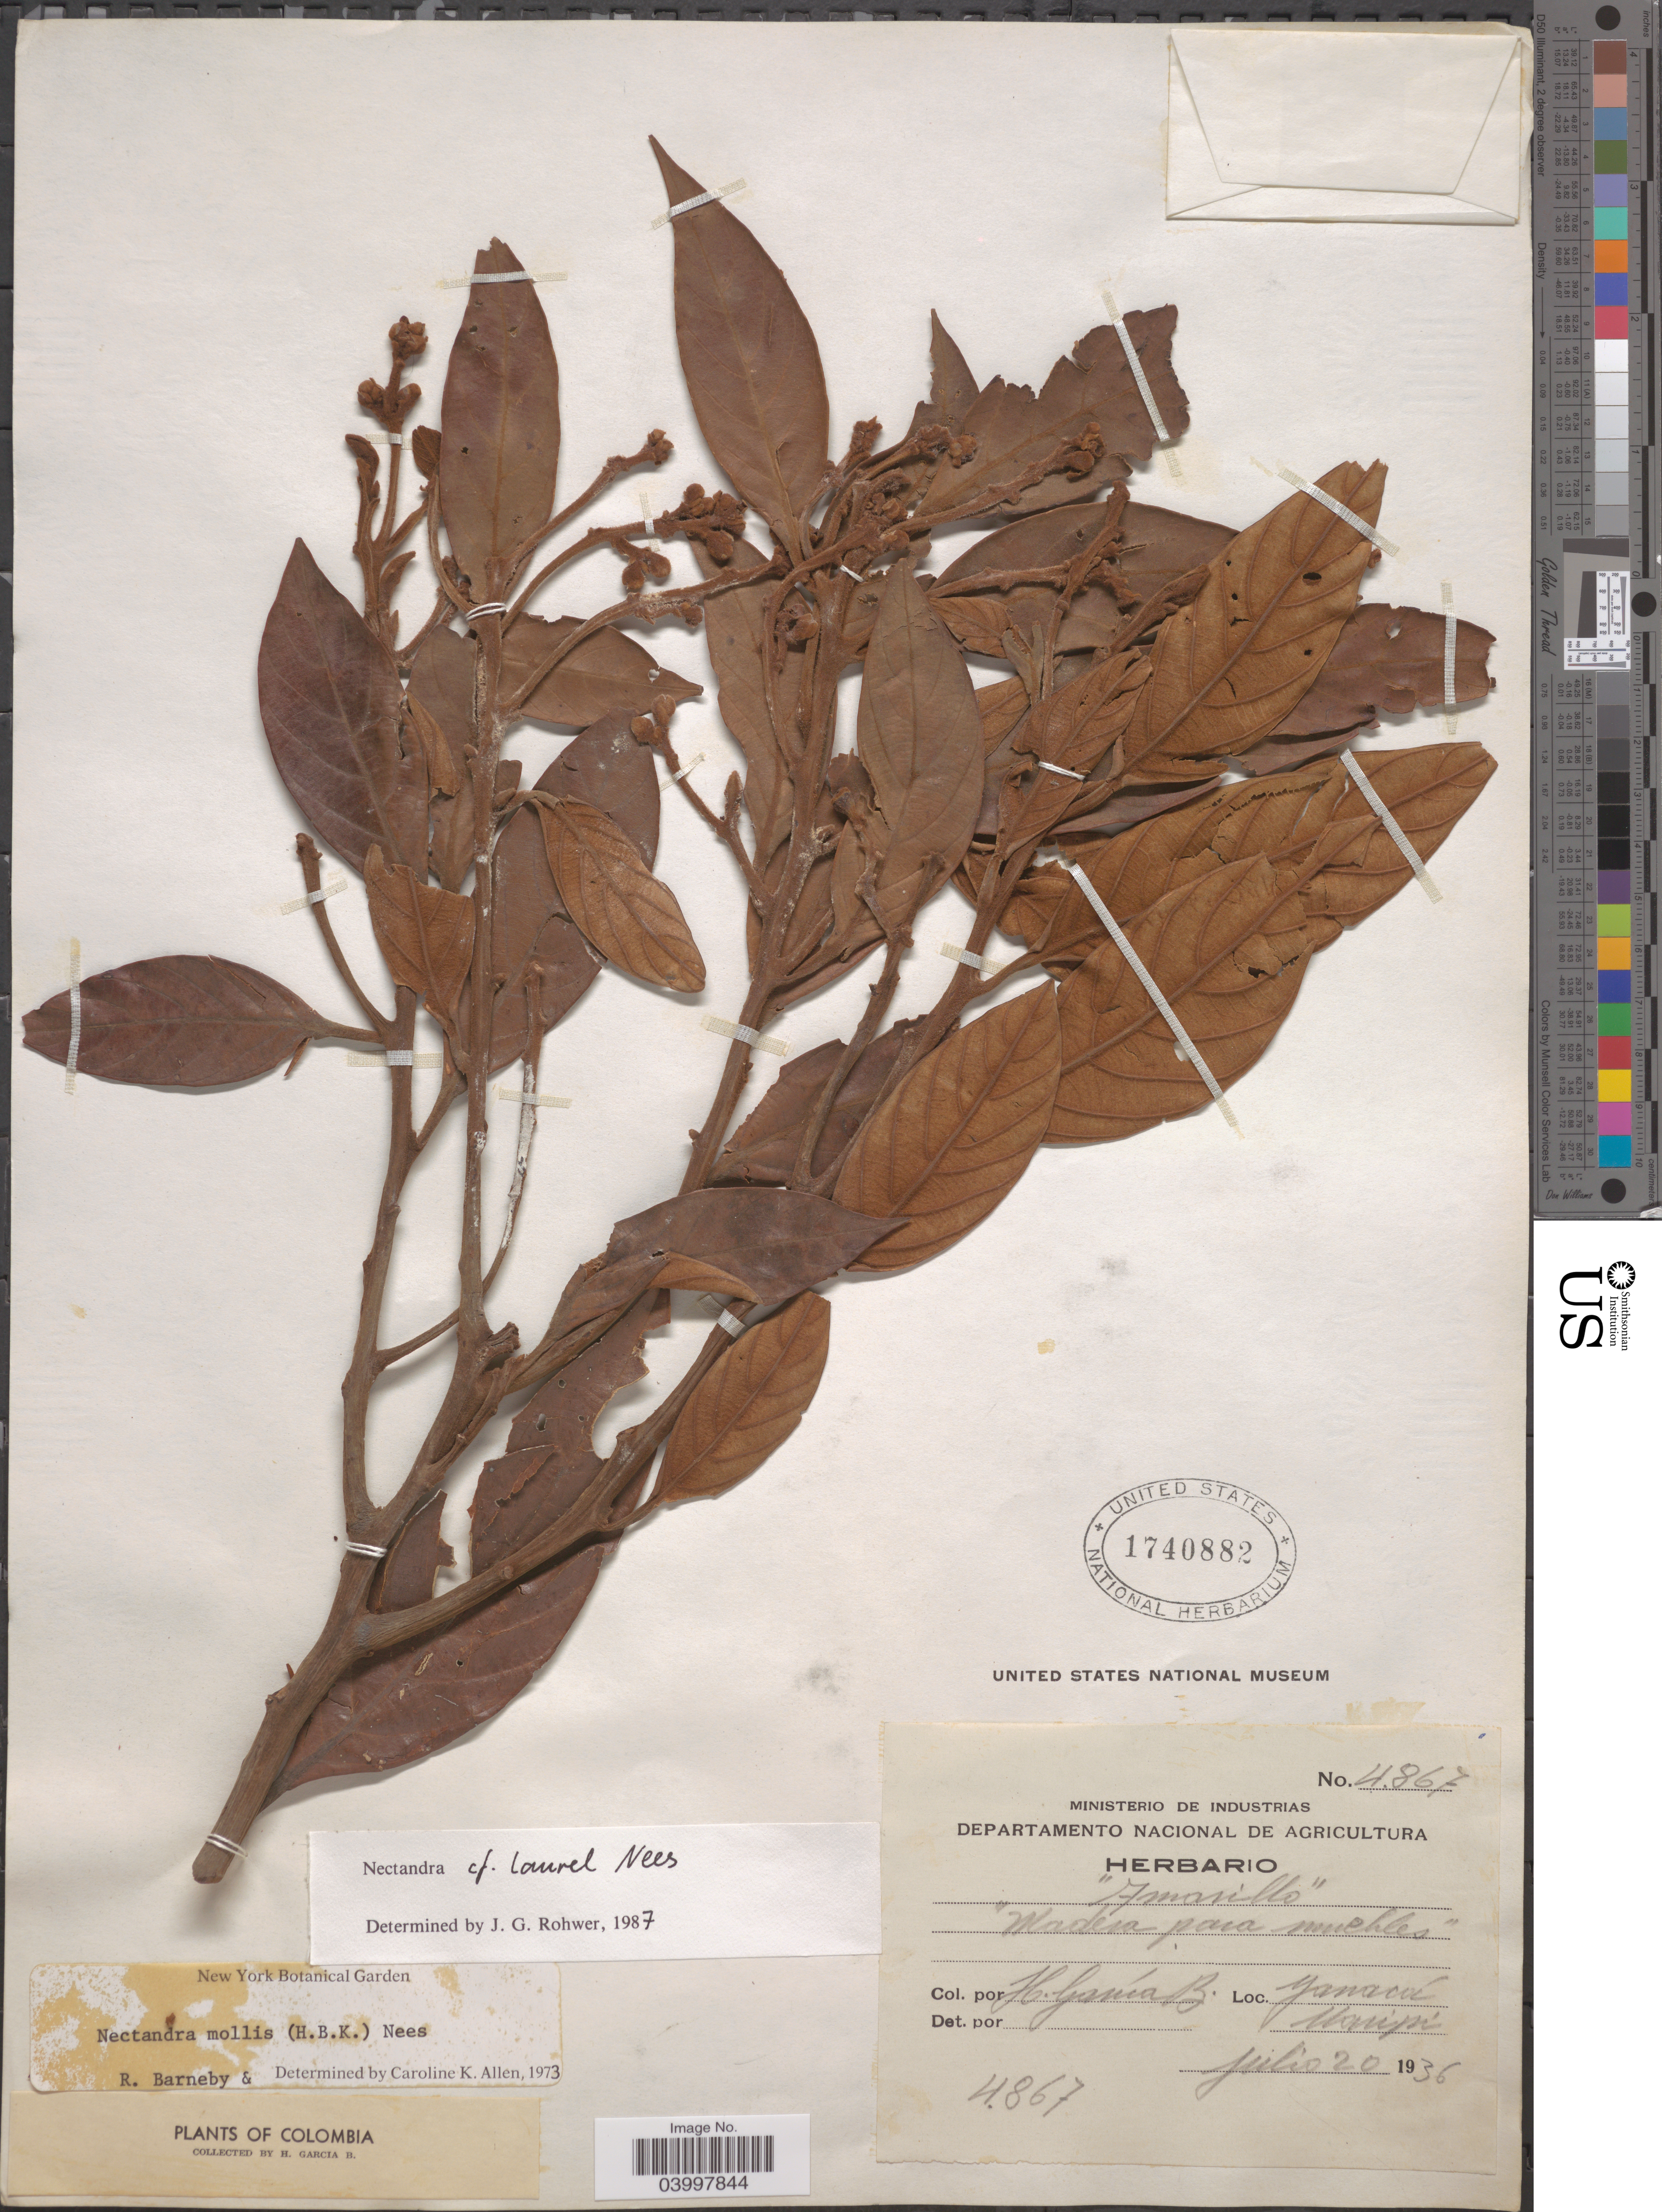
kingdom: Plantae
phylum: Tracheophyta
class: Magnoliopsida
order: Laurales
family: Lauraceae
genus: Nectandra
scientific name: Nectandra laurel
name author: Nees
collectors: H. García B.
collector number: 4867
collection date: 1936-07-20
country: Colombia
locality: Yanacá, Maripi.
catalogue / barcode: US 1740882